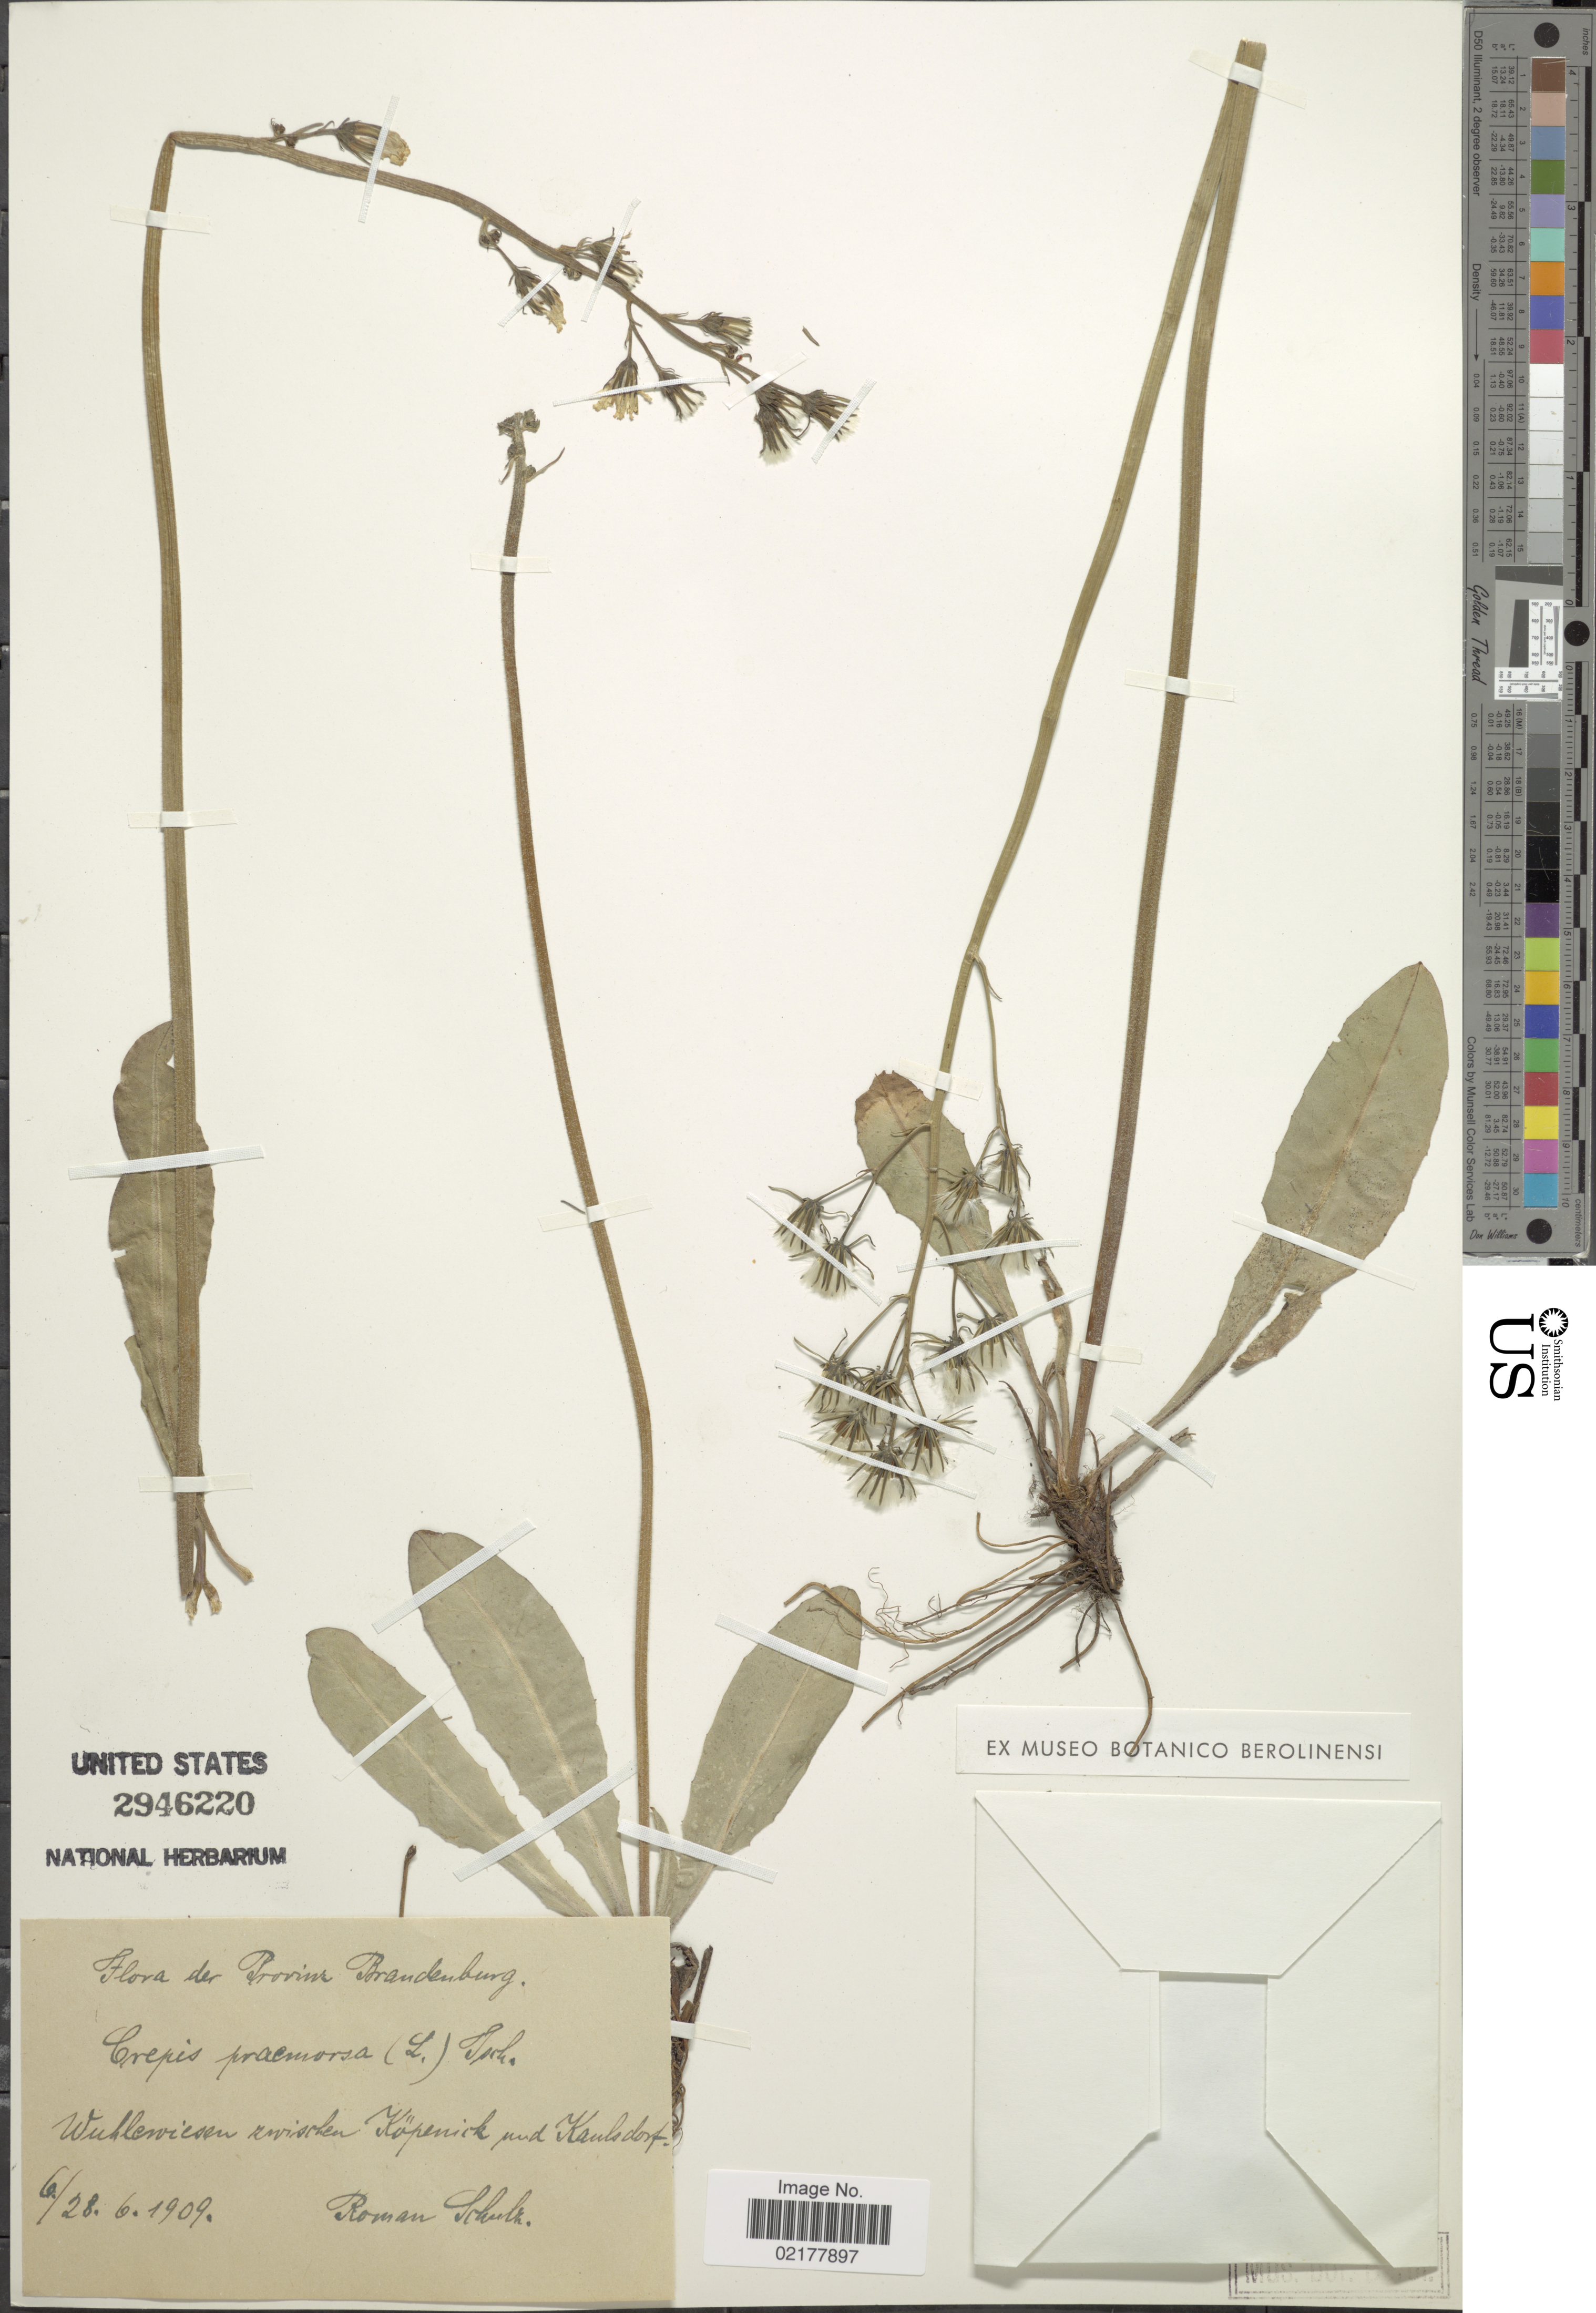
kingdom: Plantae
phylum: Tracheophyta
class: Magnoliopsida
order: Asterales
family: Asteraceae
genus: Crepis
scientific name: Crepis praemorsa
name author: (L.) Walther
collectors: R. Schulz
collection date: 1909-06-06/1909-06-28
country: Germany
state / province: Brandenburg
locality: Wuhlewiesen zwischen Köpenick und Kaulsdorf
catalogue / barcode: US 2946220